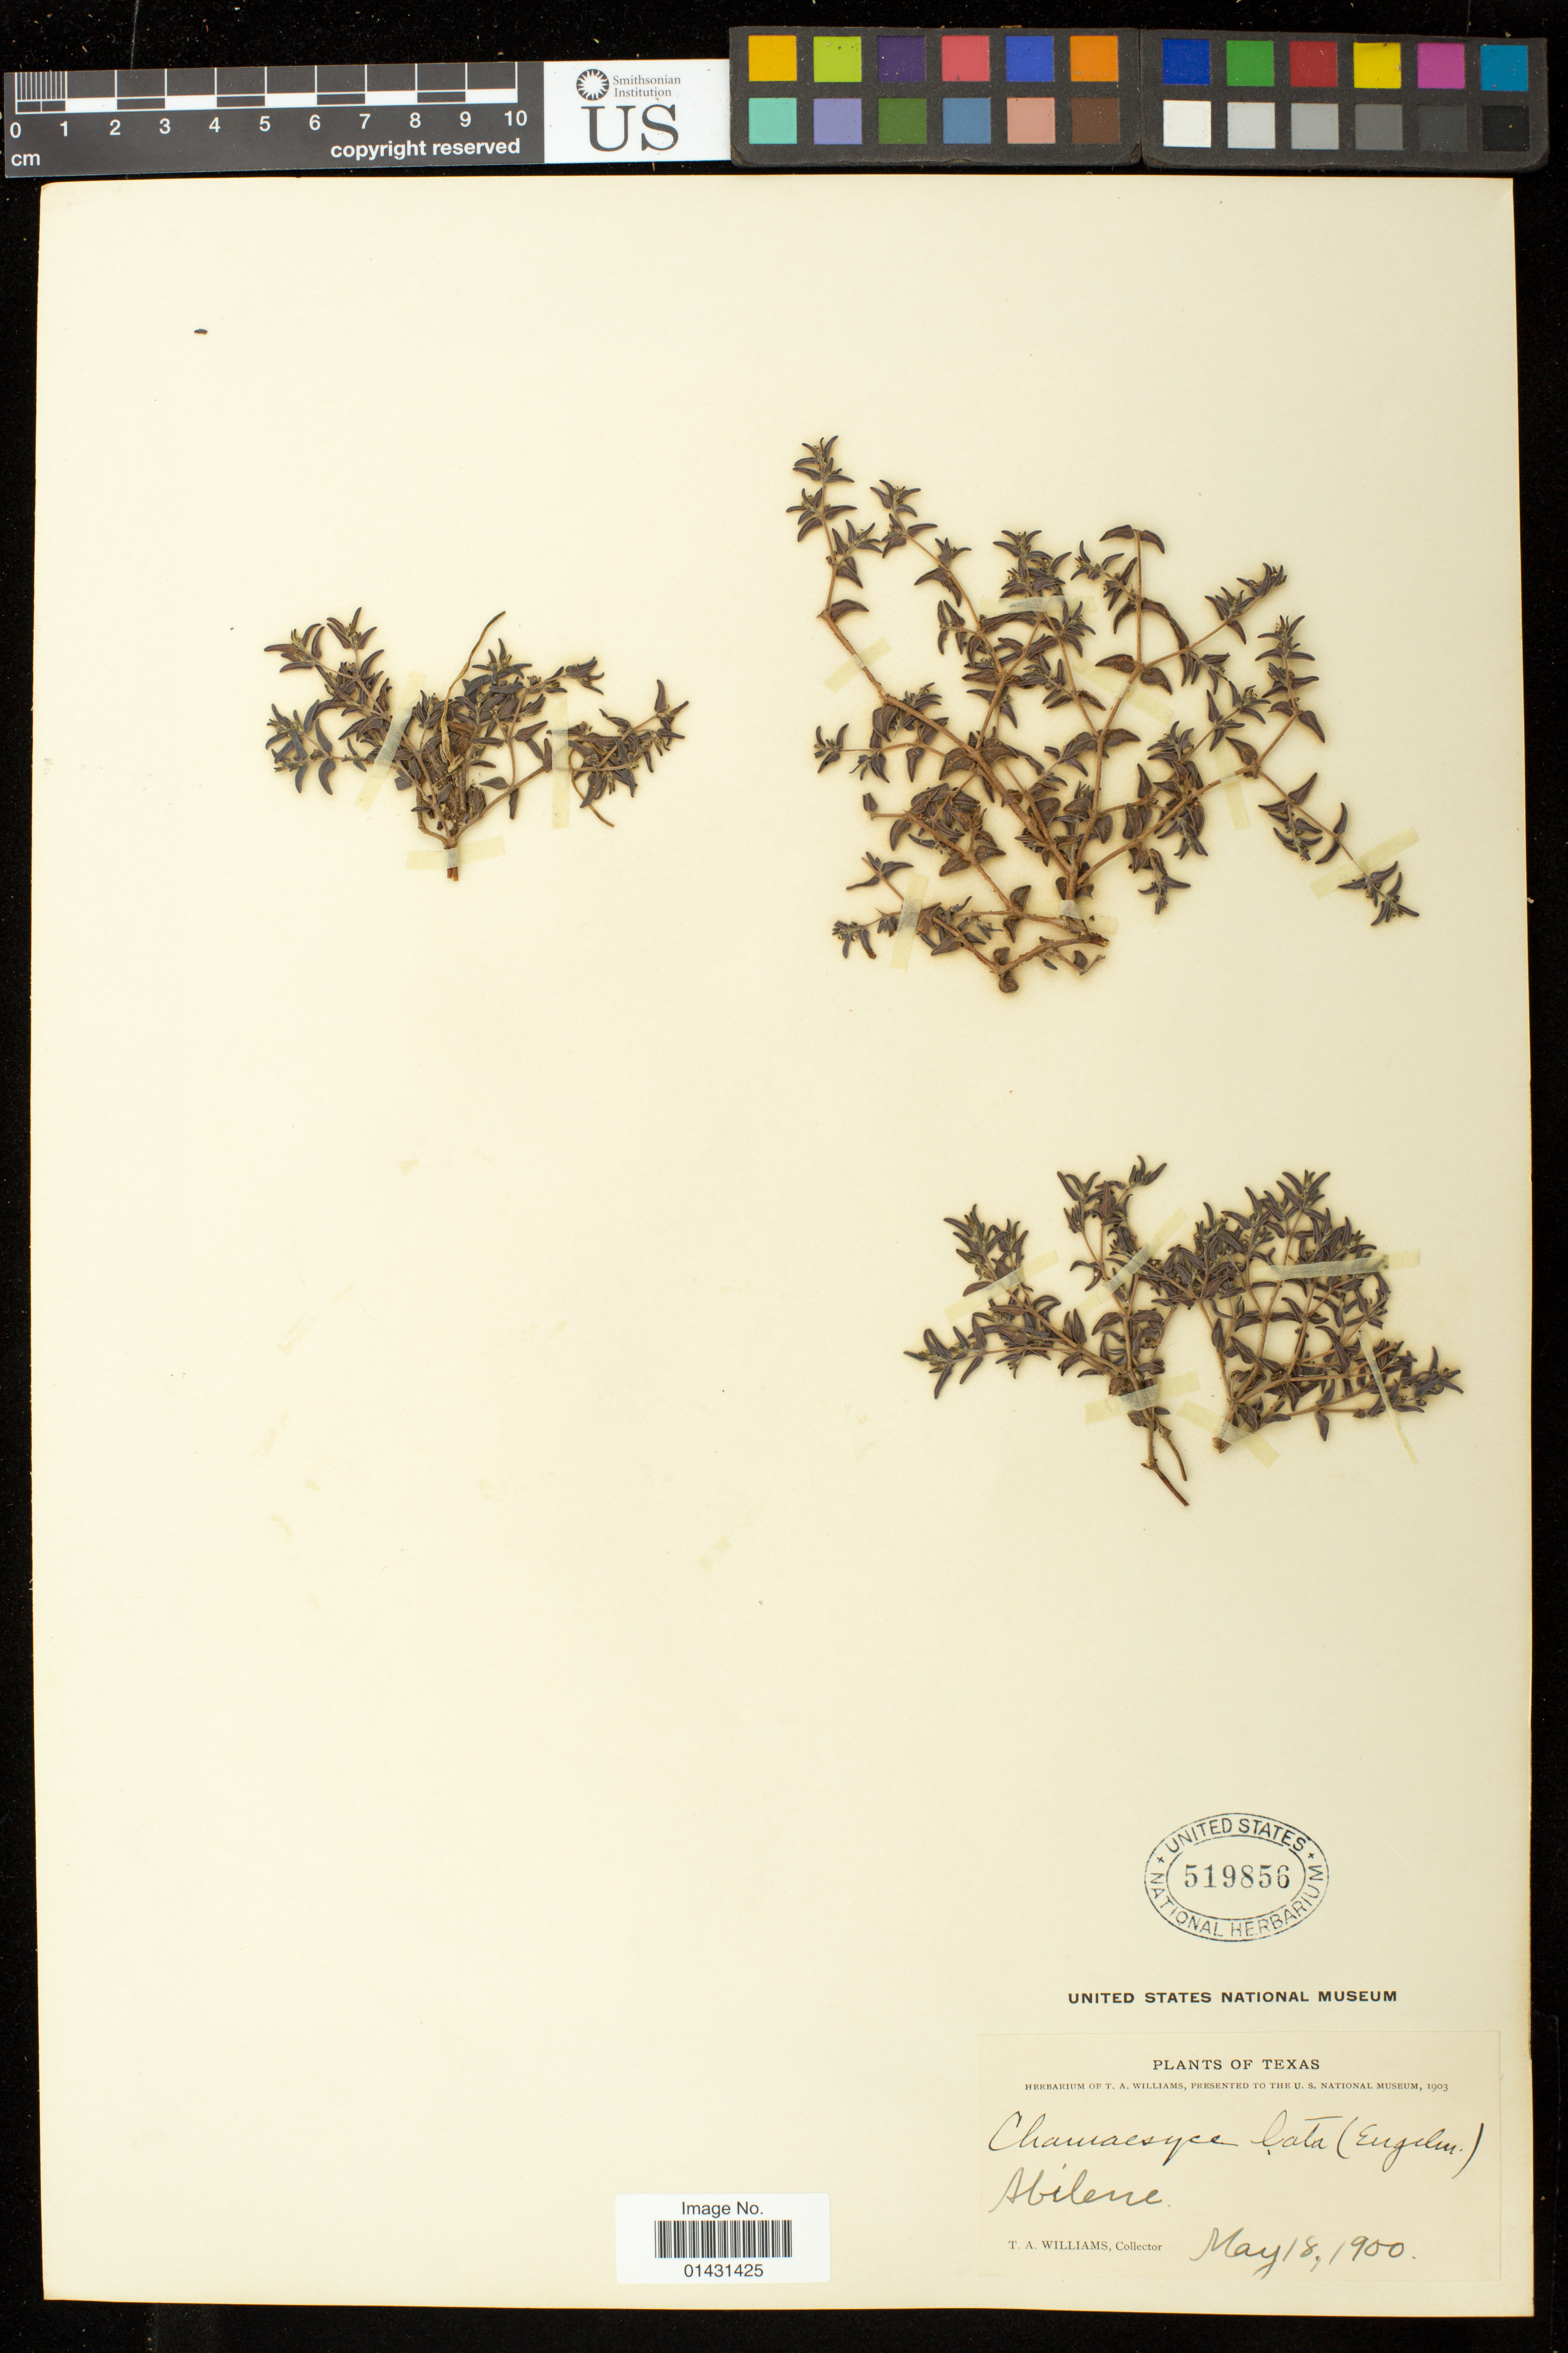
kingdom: Plantae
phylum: Tracheophyta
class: Magnoliopsida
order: Malpighiales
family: Euphorbiaceae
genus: Euphorbia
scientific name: Euphorbia laxa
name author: Drake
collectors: T. A. Williams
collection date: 1900-05-18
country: United States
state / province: Texas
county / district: Taylor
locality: Abilene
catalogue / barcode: US 519856